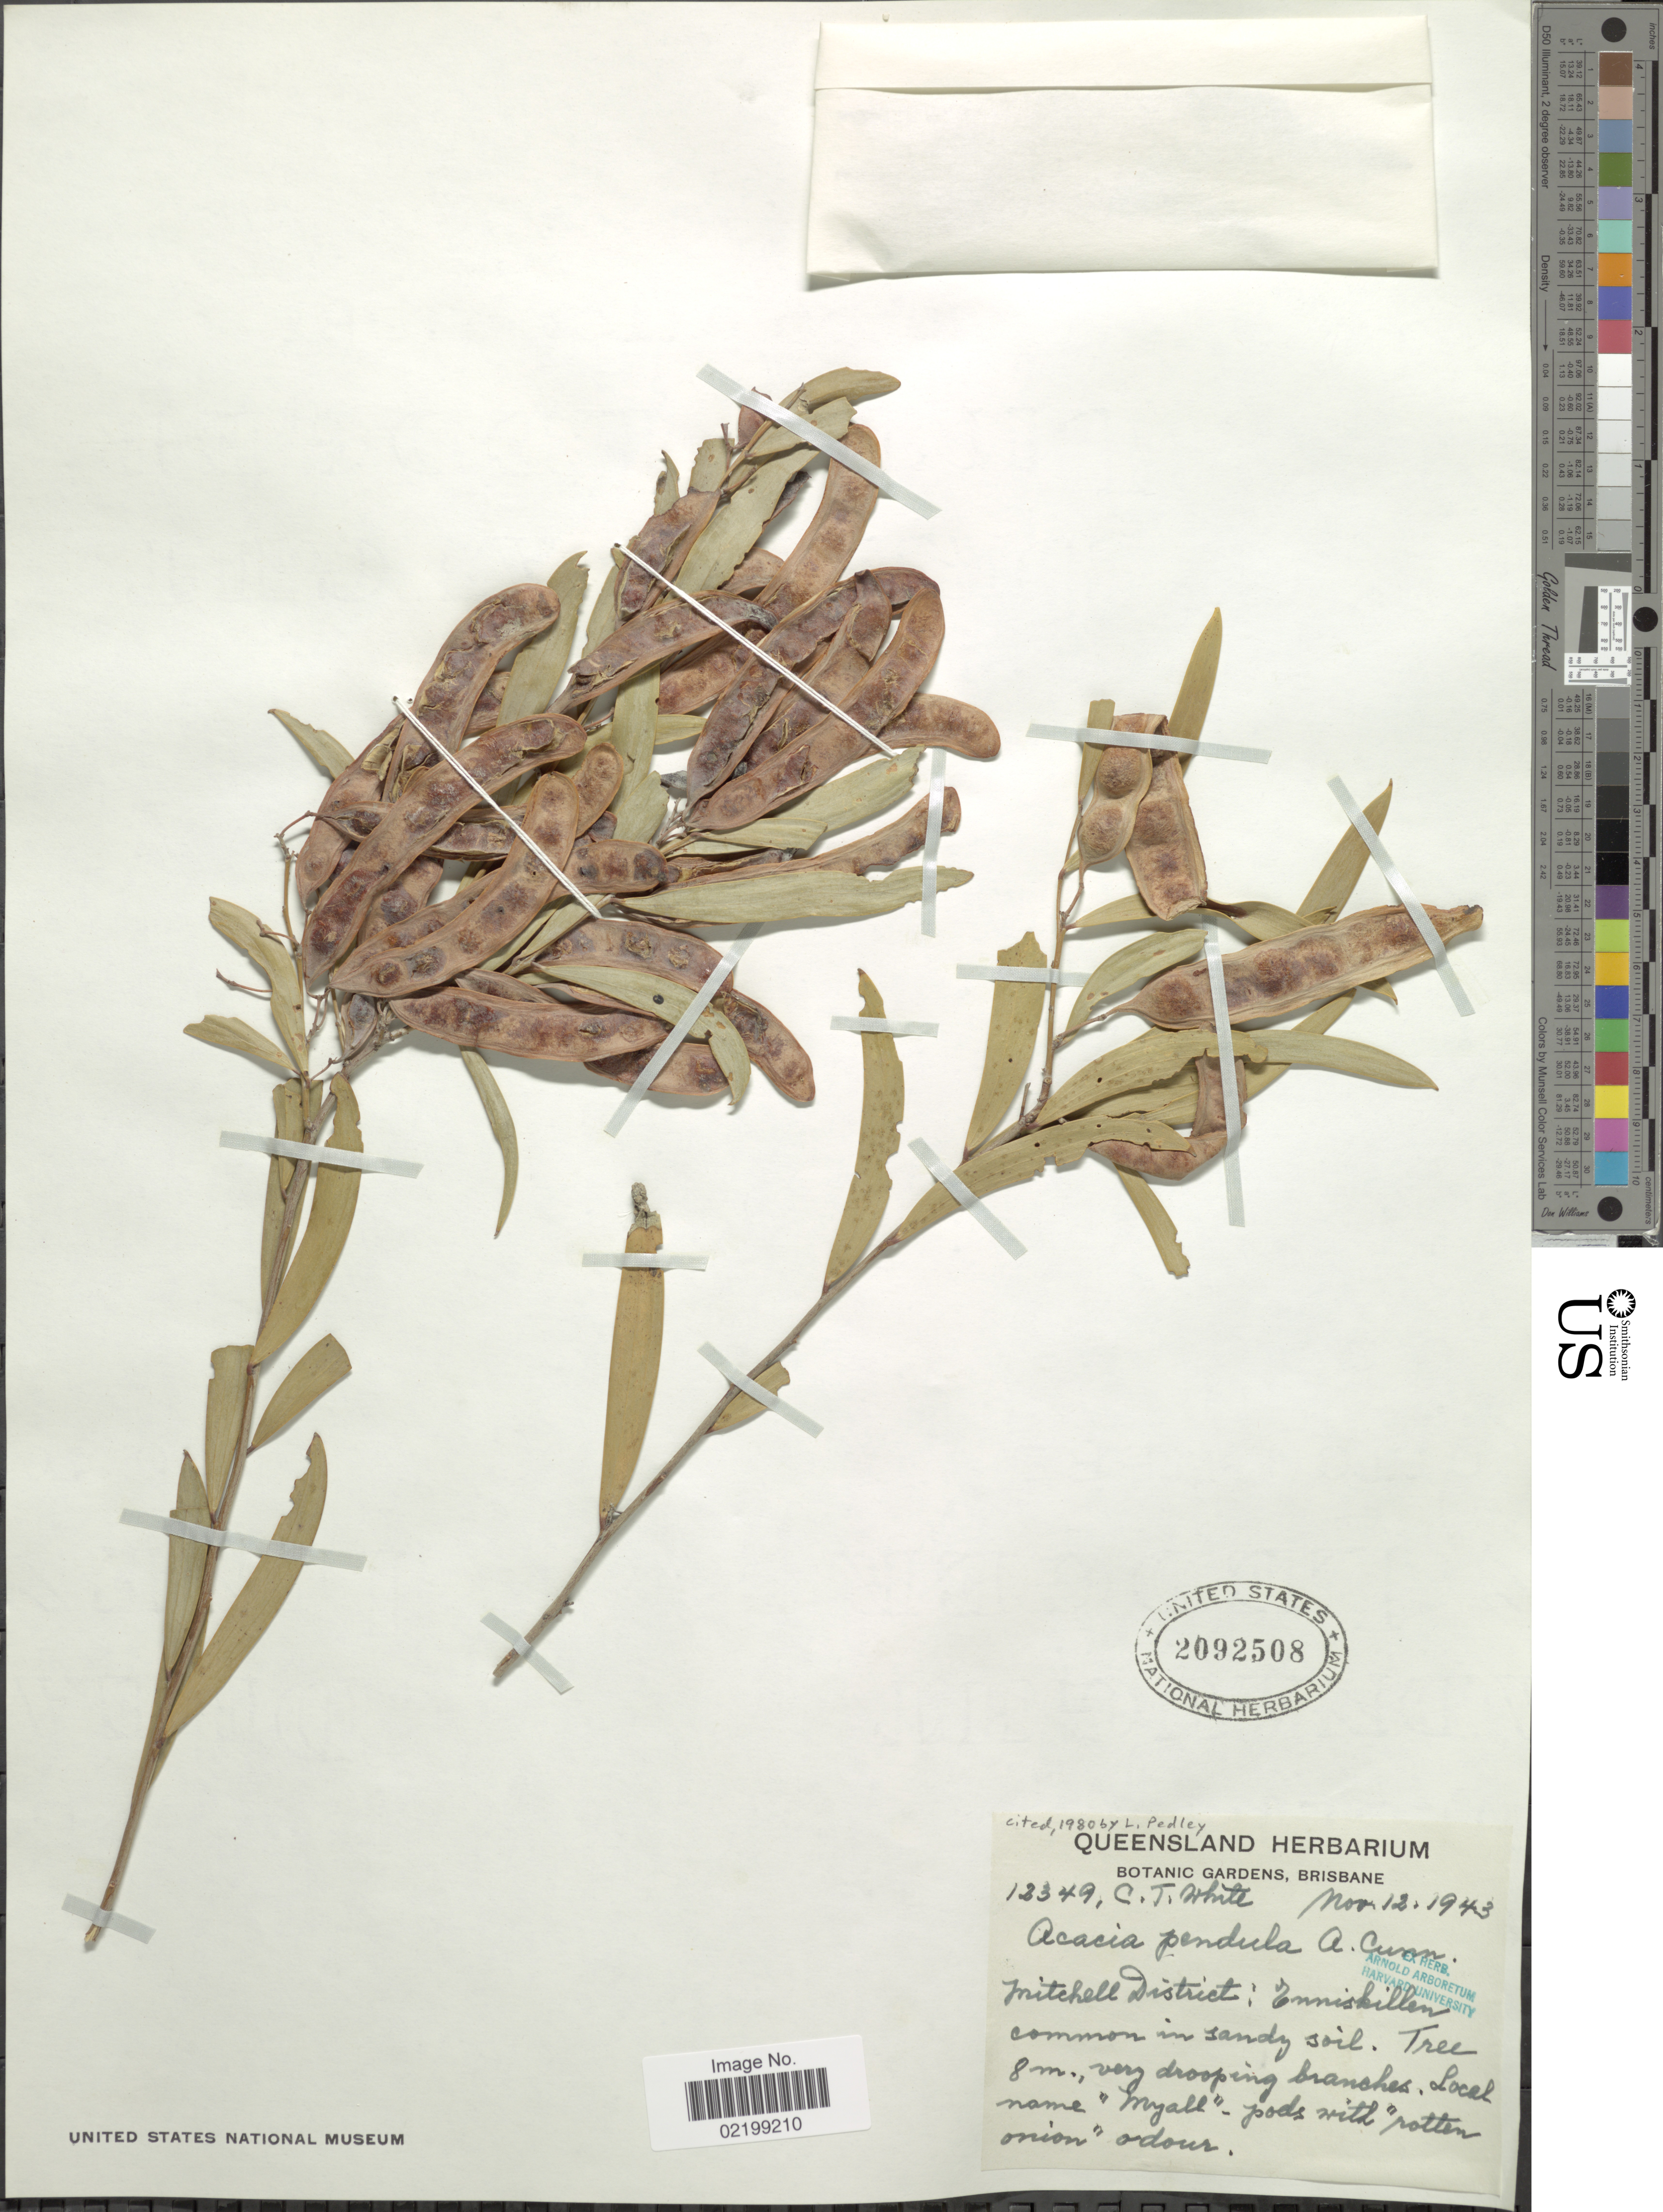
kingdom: Plantae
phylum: Tracheophyta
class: Magnoliopsida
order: Fabales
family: Fabaceae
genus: Acacia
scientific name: Acacia pendula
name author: G. Don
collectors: C. T. White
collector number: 12349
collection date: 1943-11-12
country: Australia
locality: Mitchell District: Enniskillen, common in sandy soil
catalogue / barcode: US 2092508